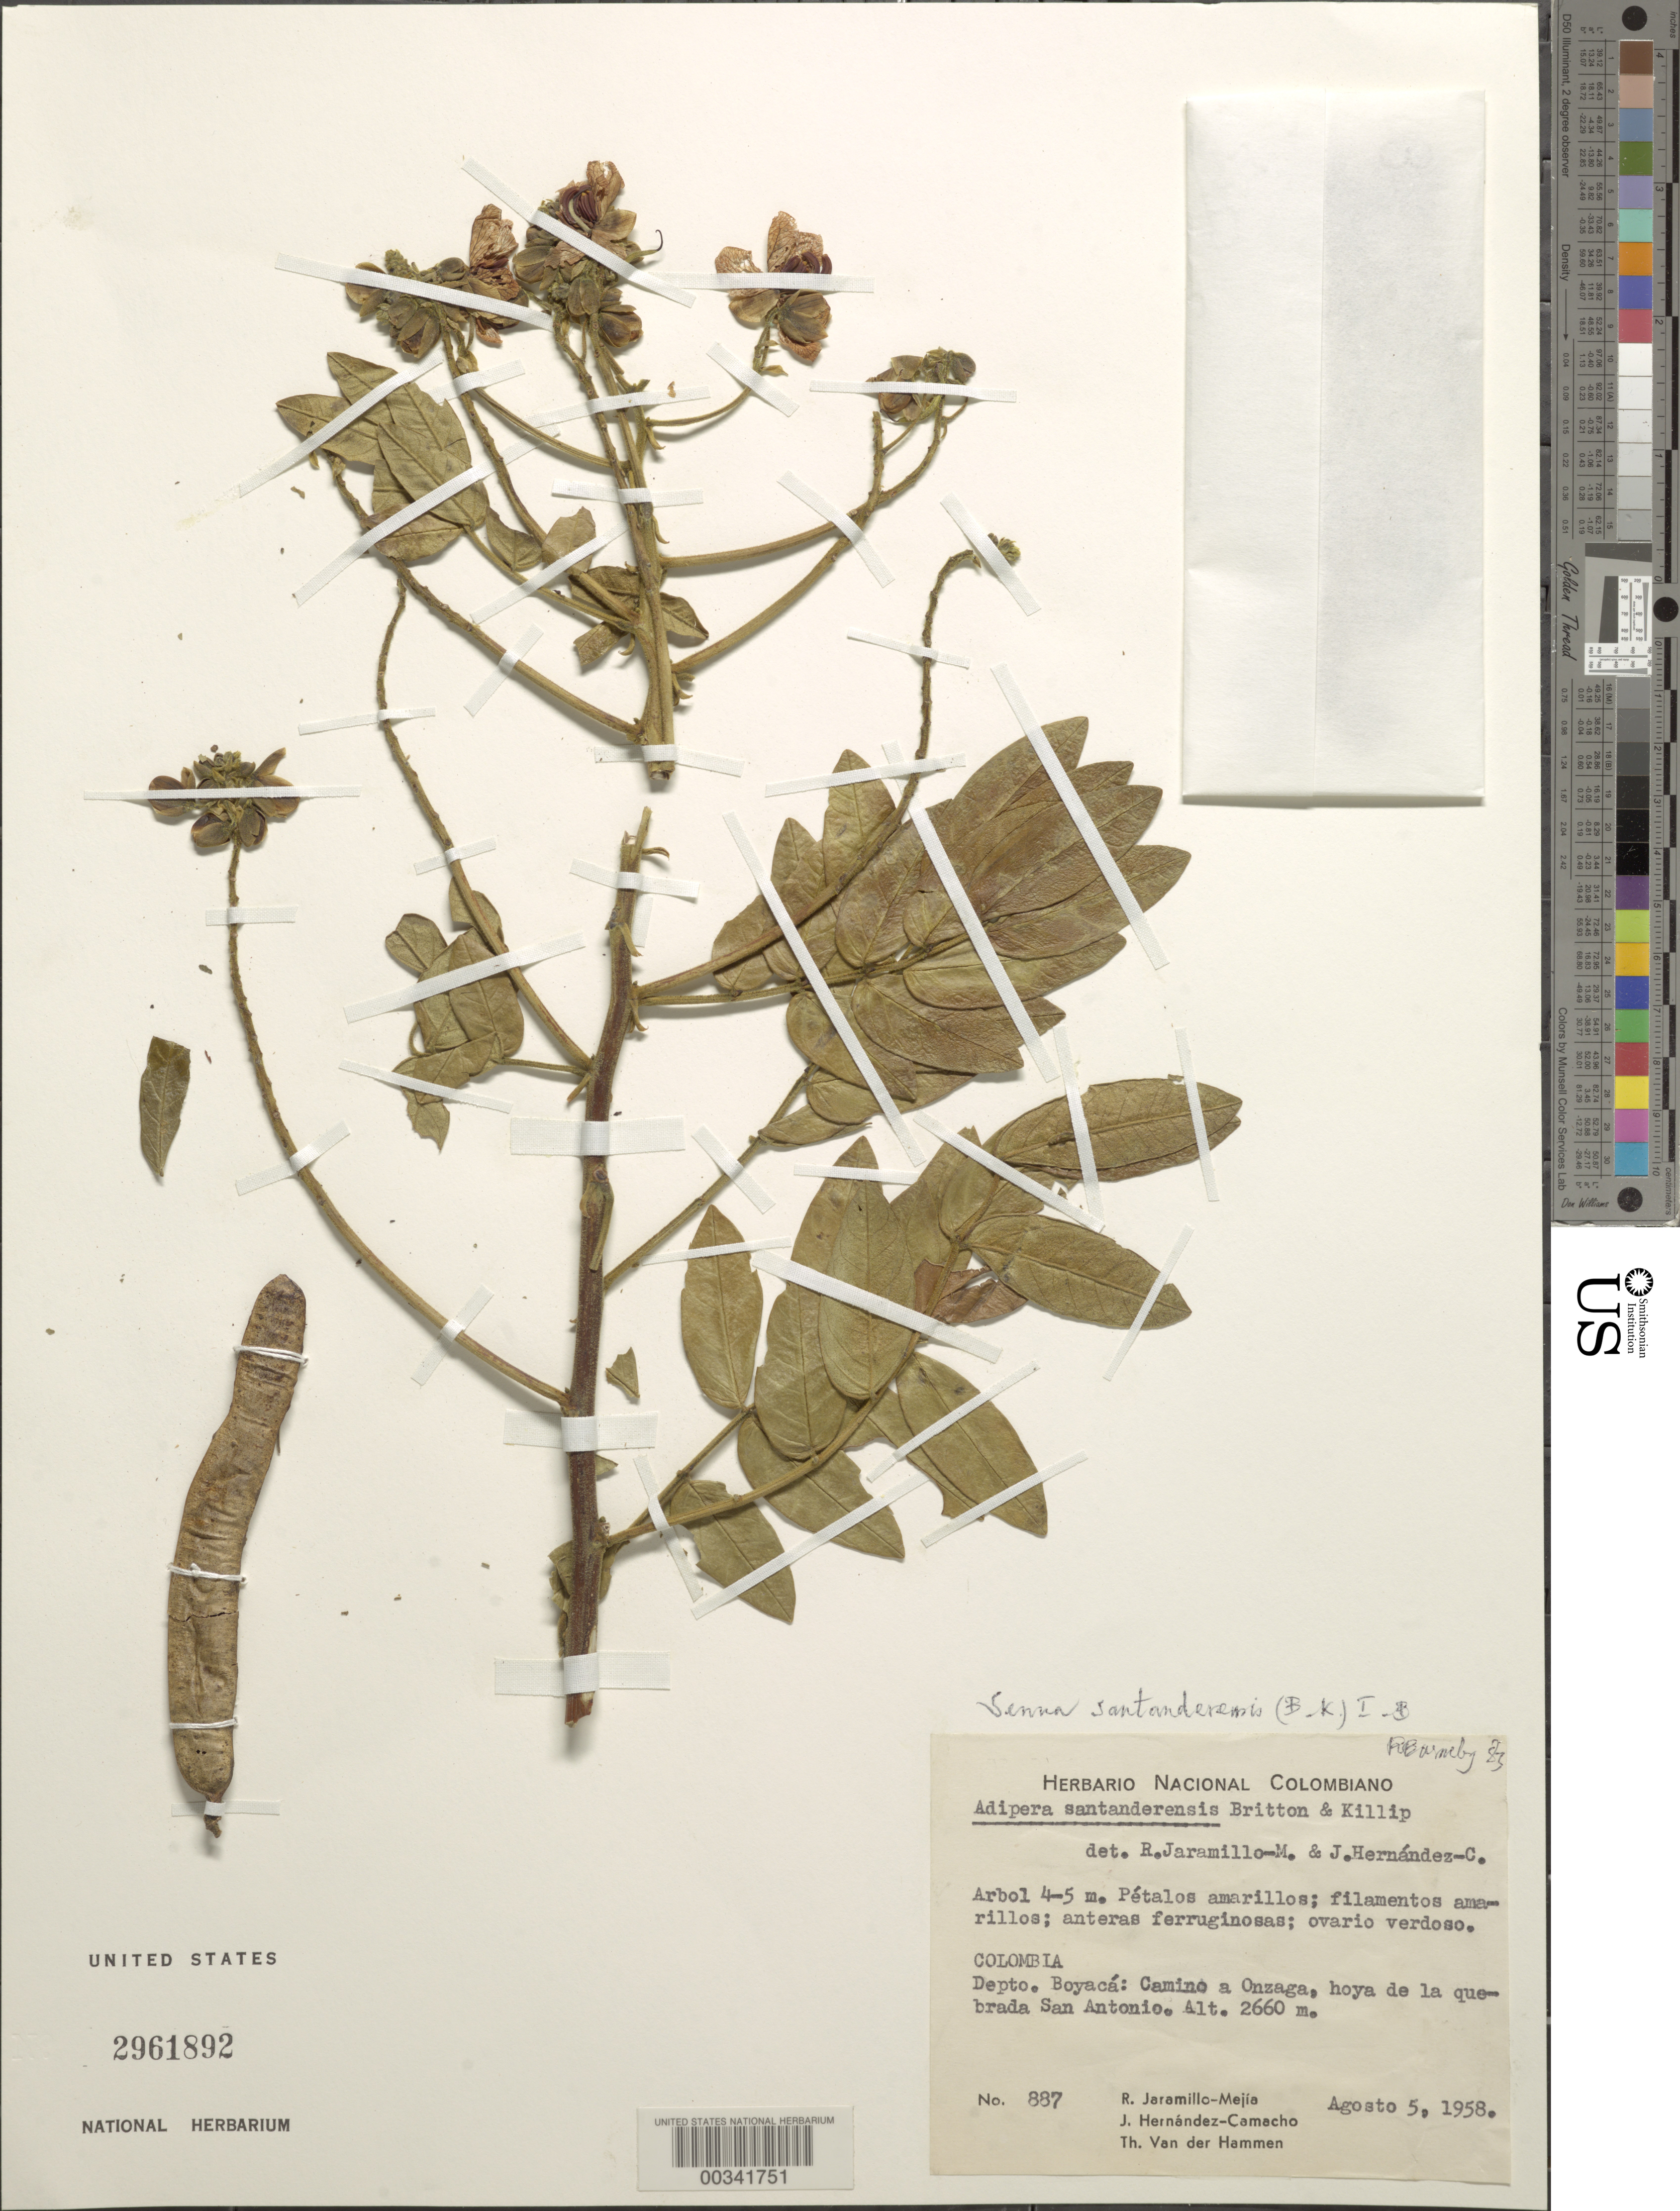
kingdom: Plantae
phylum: Tracheophyta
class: Magnoliopsida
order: Fabales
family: Fabaceae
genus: Senna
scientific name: Senna santanderensis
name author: (Britton & Killip) H.S. Irwin & Barneby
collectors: R. Jaramillo M., J. Hernández C. & T. Hammen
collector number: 887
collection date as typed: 05 Aug 1958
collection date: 1958-08-05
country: Colombia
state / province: Boyacá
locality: Camino a Onzaga, Haya de la Quebrada San Antonia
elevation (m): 2600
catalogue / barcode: US 2961892